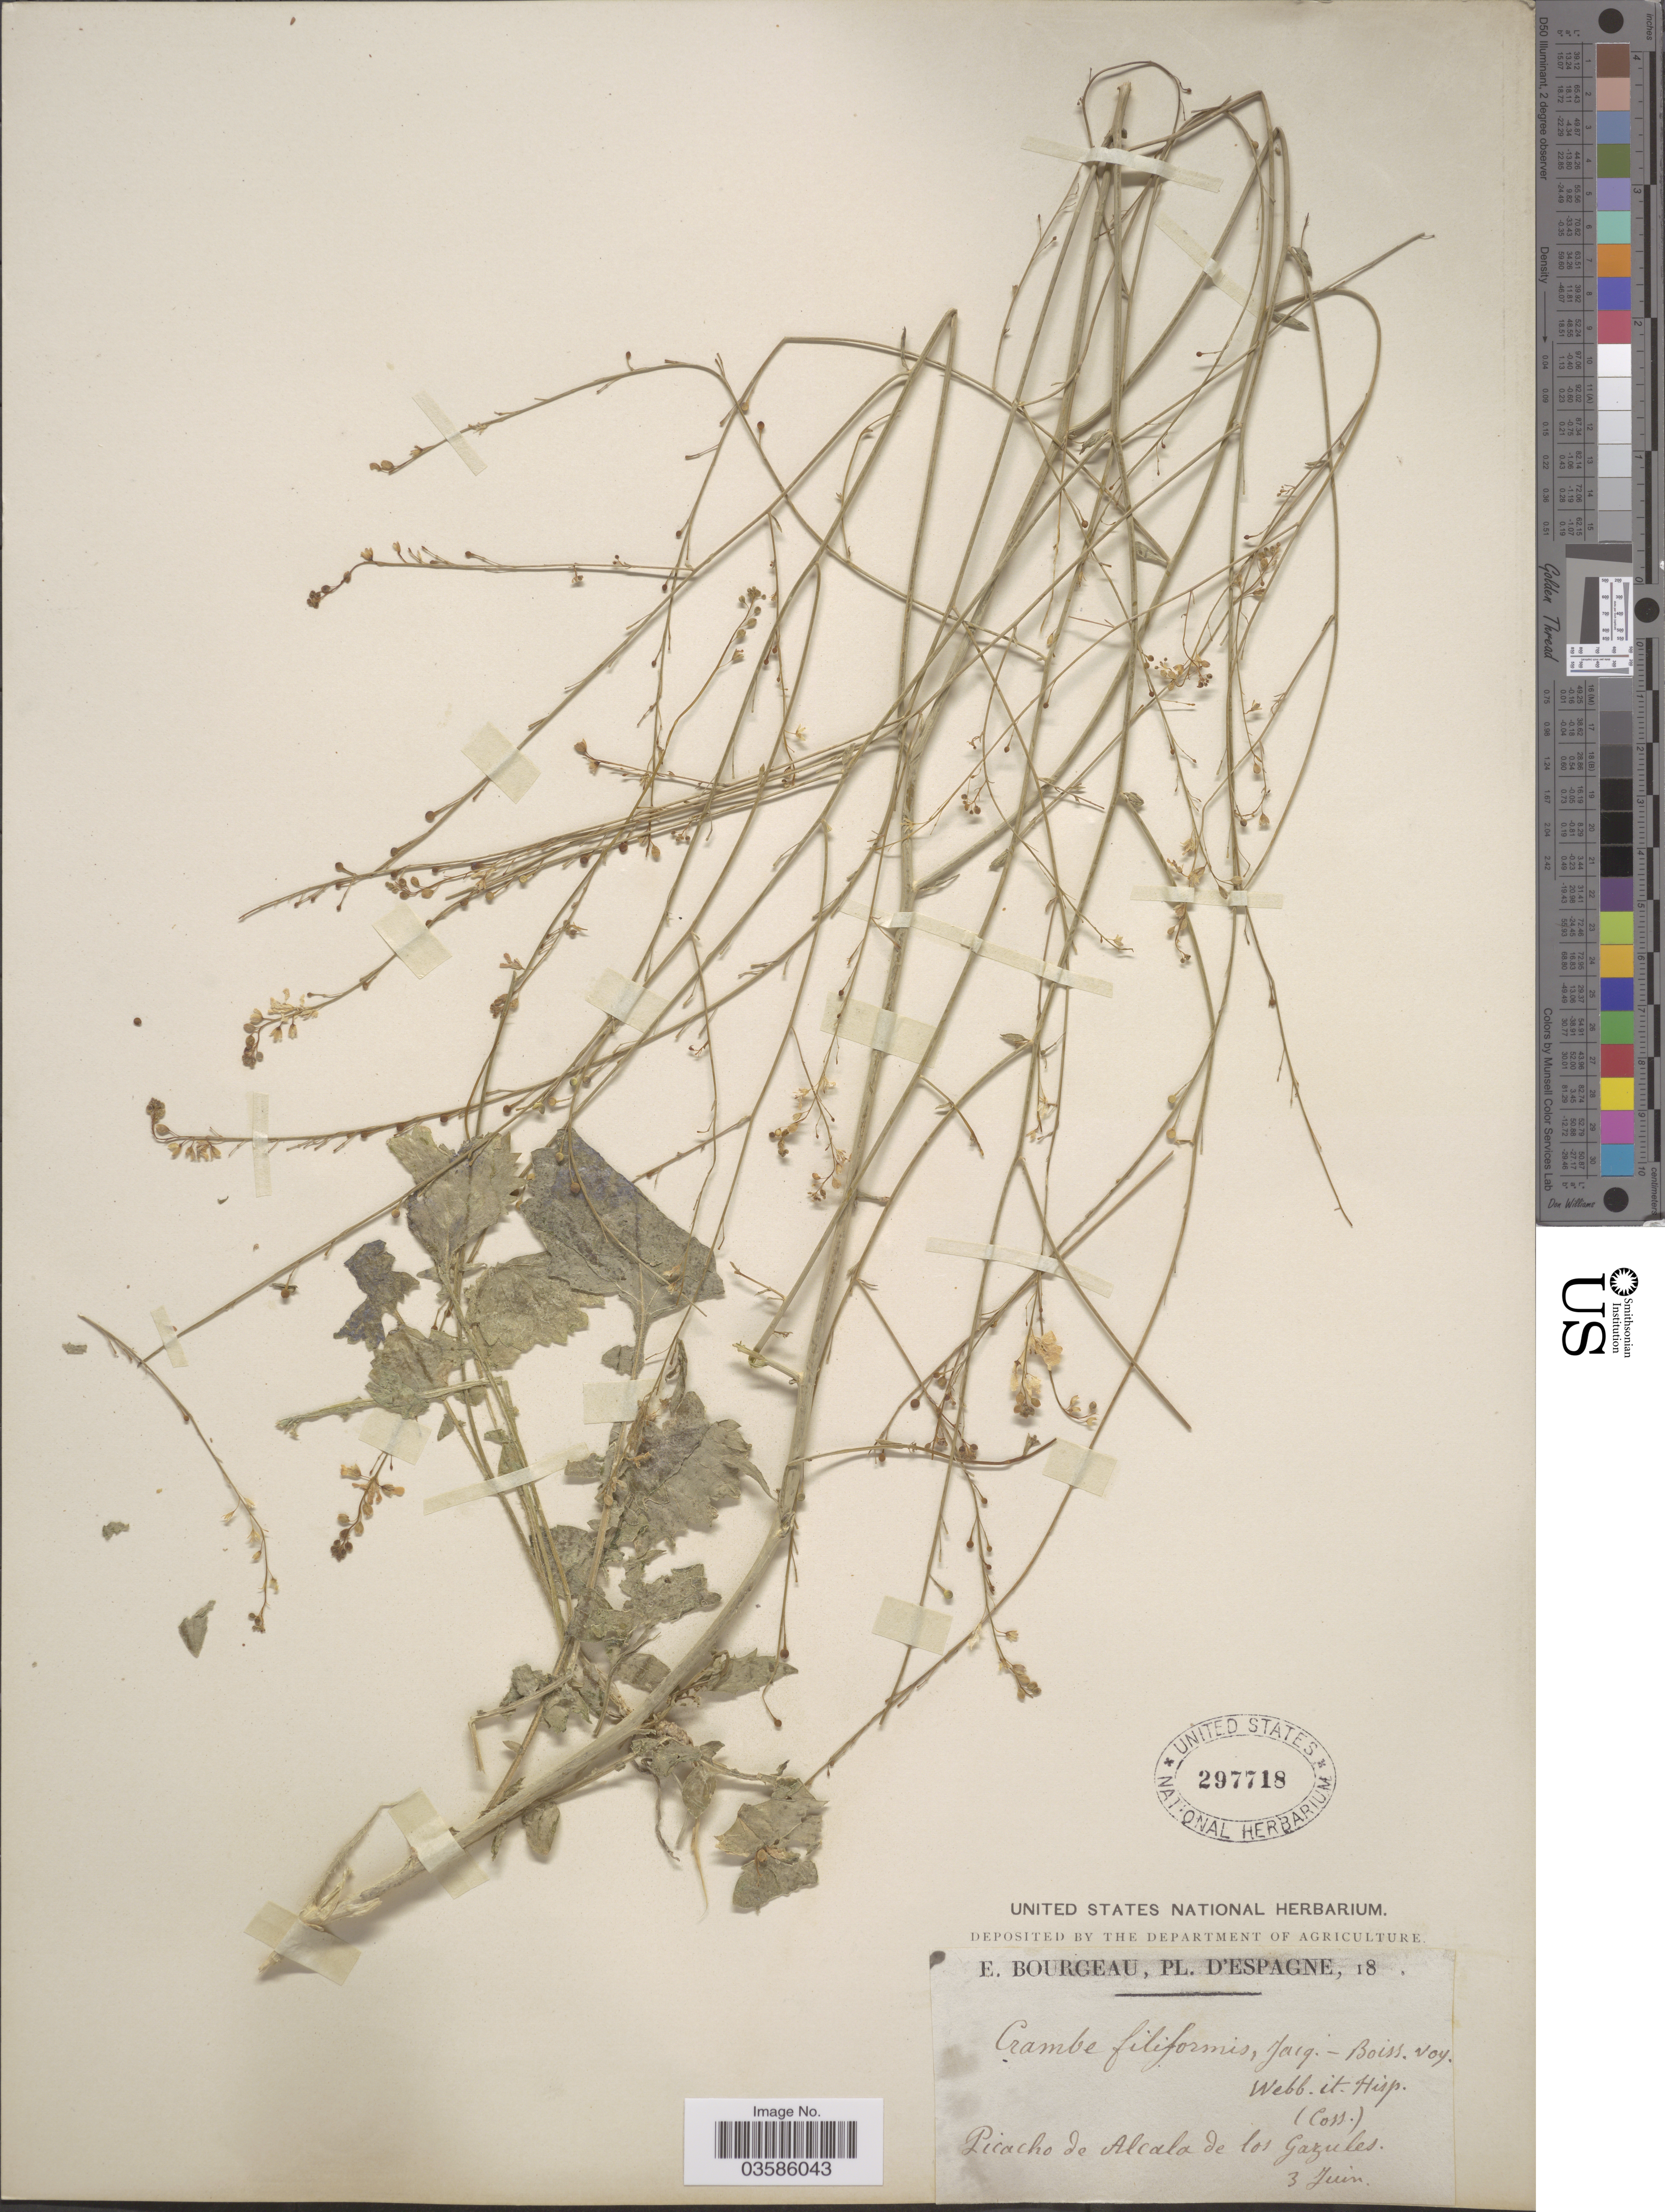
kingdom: Plantae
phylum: Tracheophyta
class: Magnoliopsida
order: Brassicales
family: Brassicaceae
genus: Crambe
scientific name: Crambe filiformis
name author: Jacq.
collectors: E. Bourgeau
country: Spain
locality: Espagne. Picacho de Alcala de los Gazules.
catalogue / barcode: US 297718